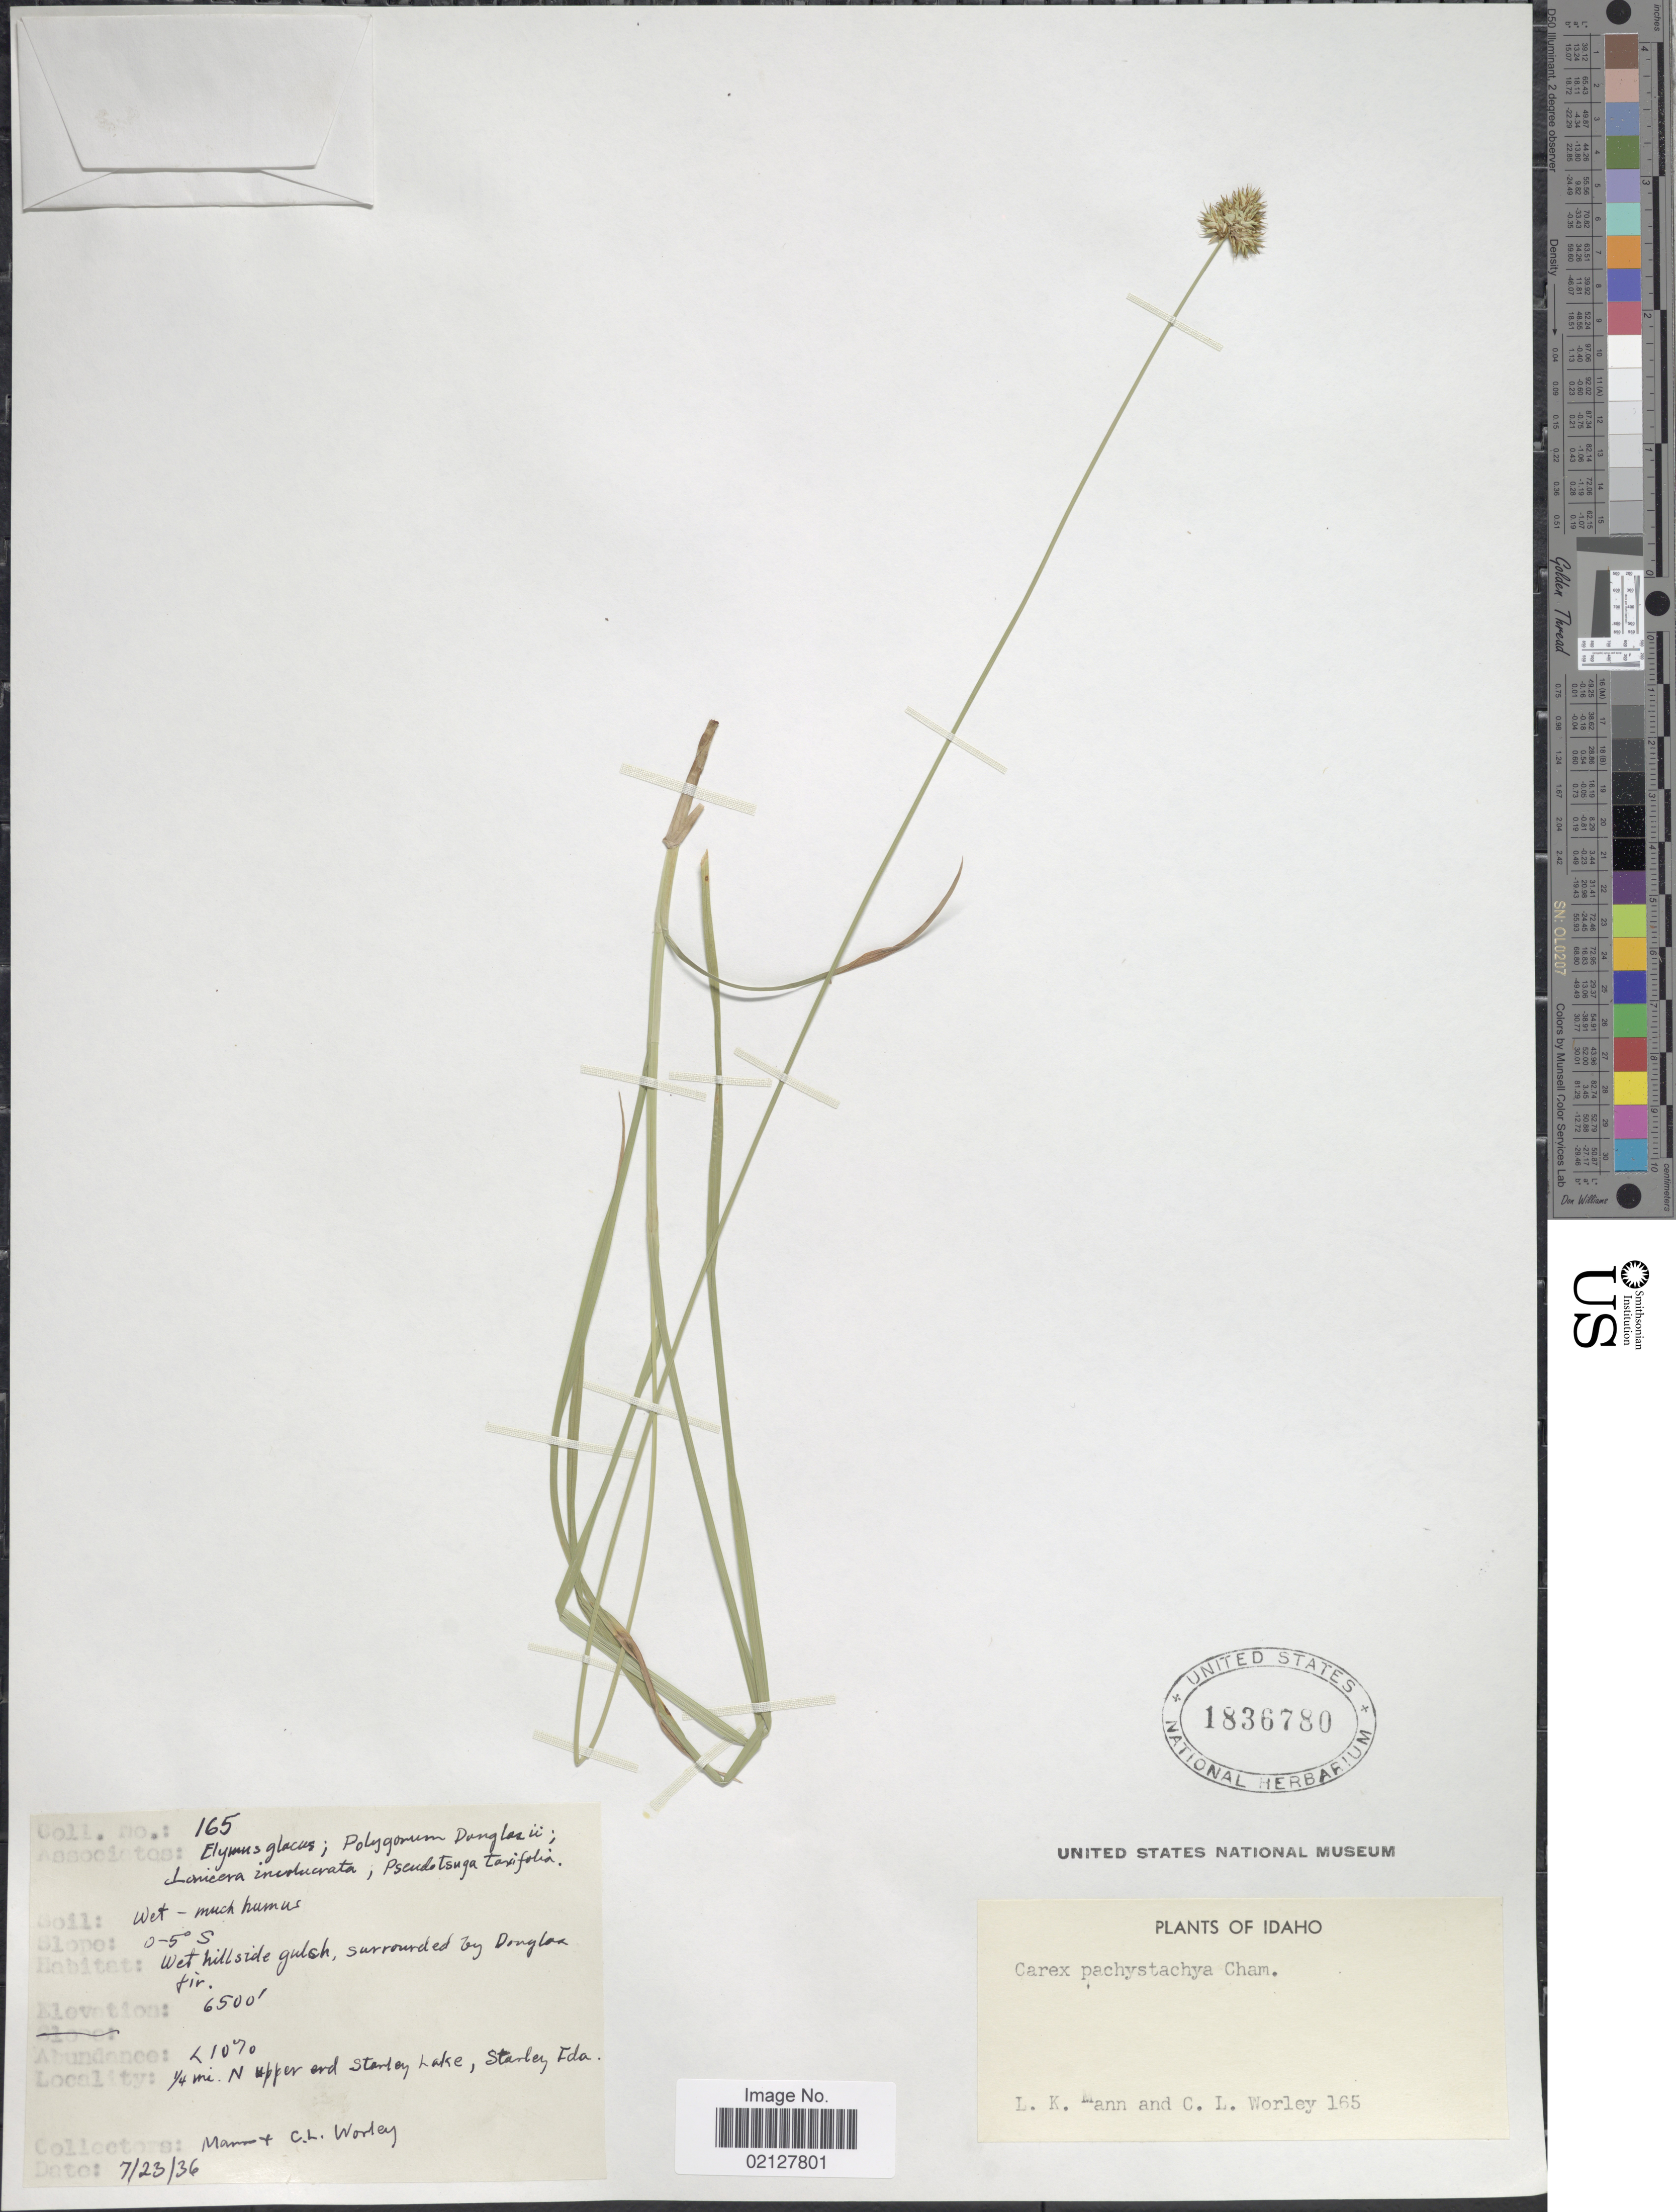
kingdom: Plantae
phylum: Tracheophyta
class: Liliopsida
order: Poales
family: Cyperaceae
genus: Carex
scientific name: Carex pachystachya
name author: Cham. ex Steud.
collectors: L. K. Mann & C. Worley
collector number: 165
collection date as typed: Transcribed d/m/y: 23/7/36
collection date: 1936-07-23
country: United States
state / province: Idaho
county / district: Custer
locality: ¼ mi. N upper end Stanley Lake, Stanley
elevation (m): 1981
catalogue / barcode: US 1836780